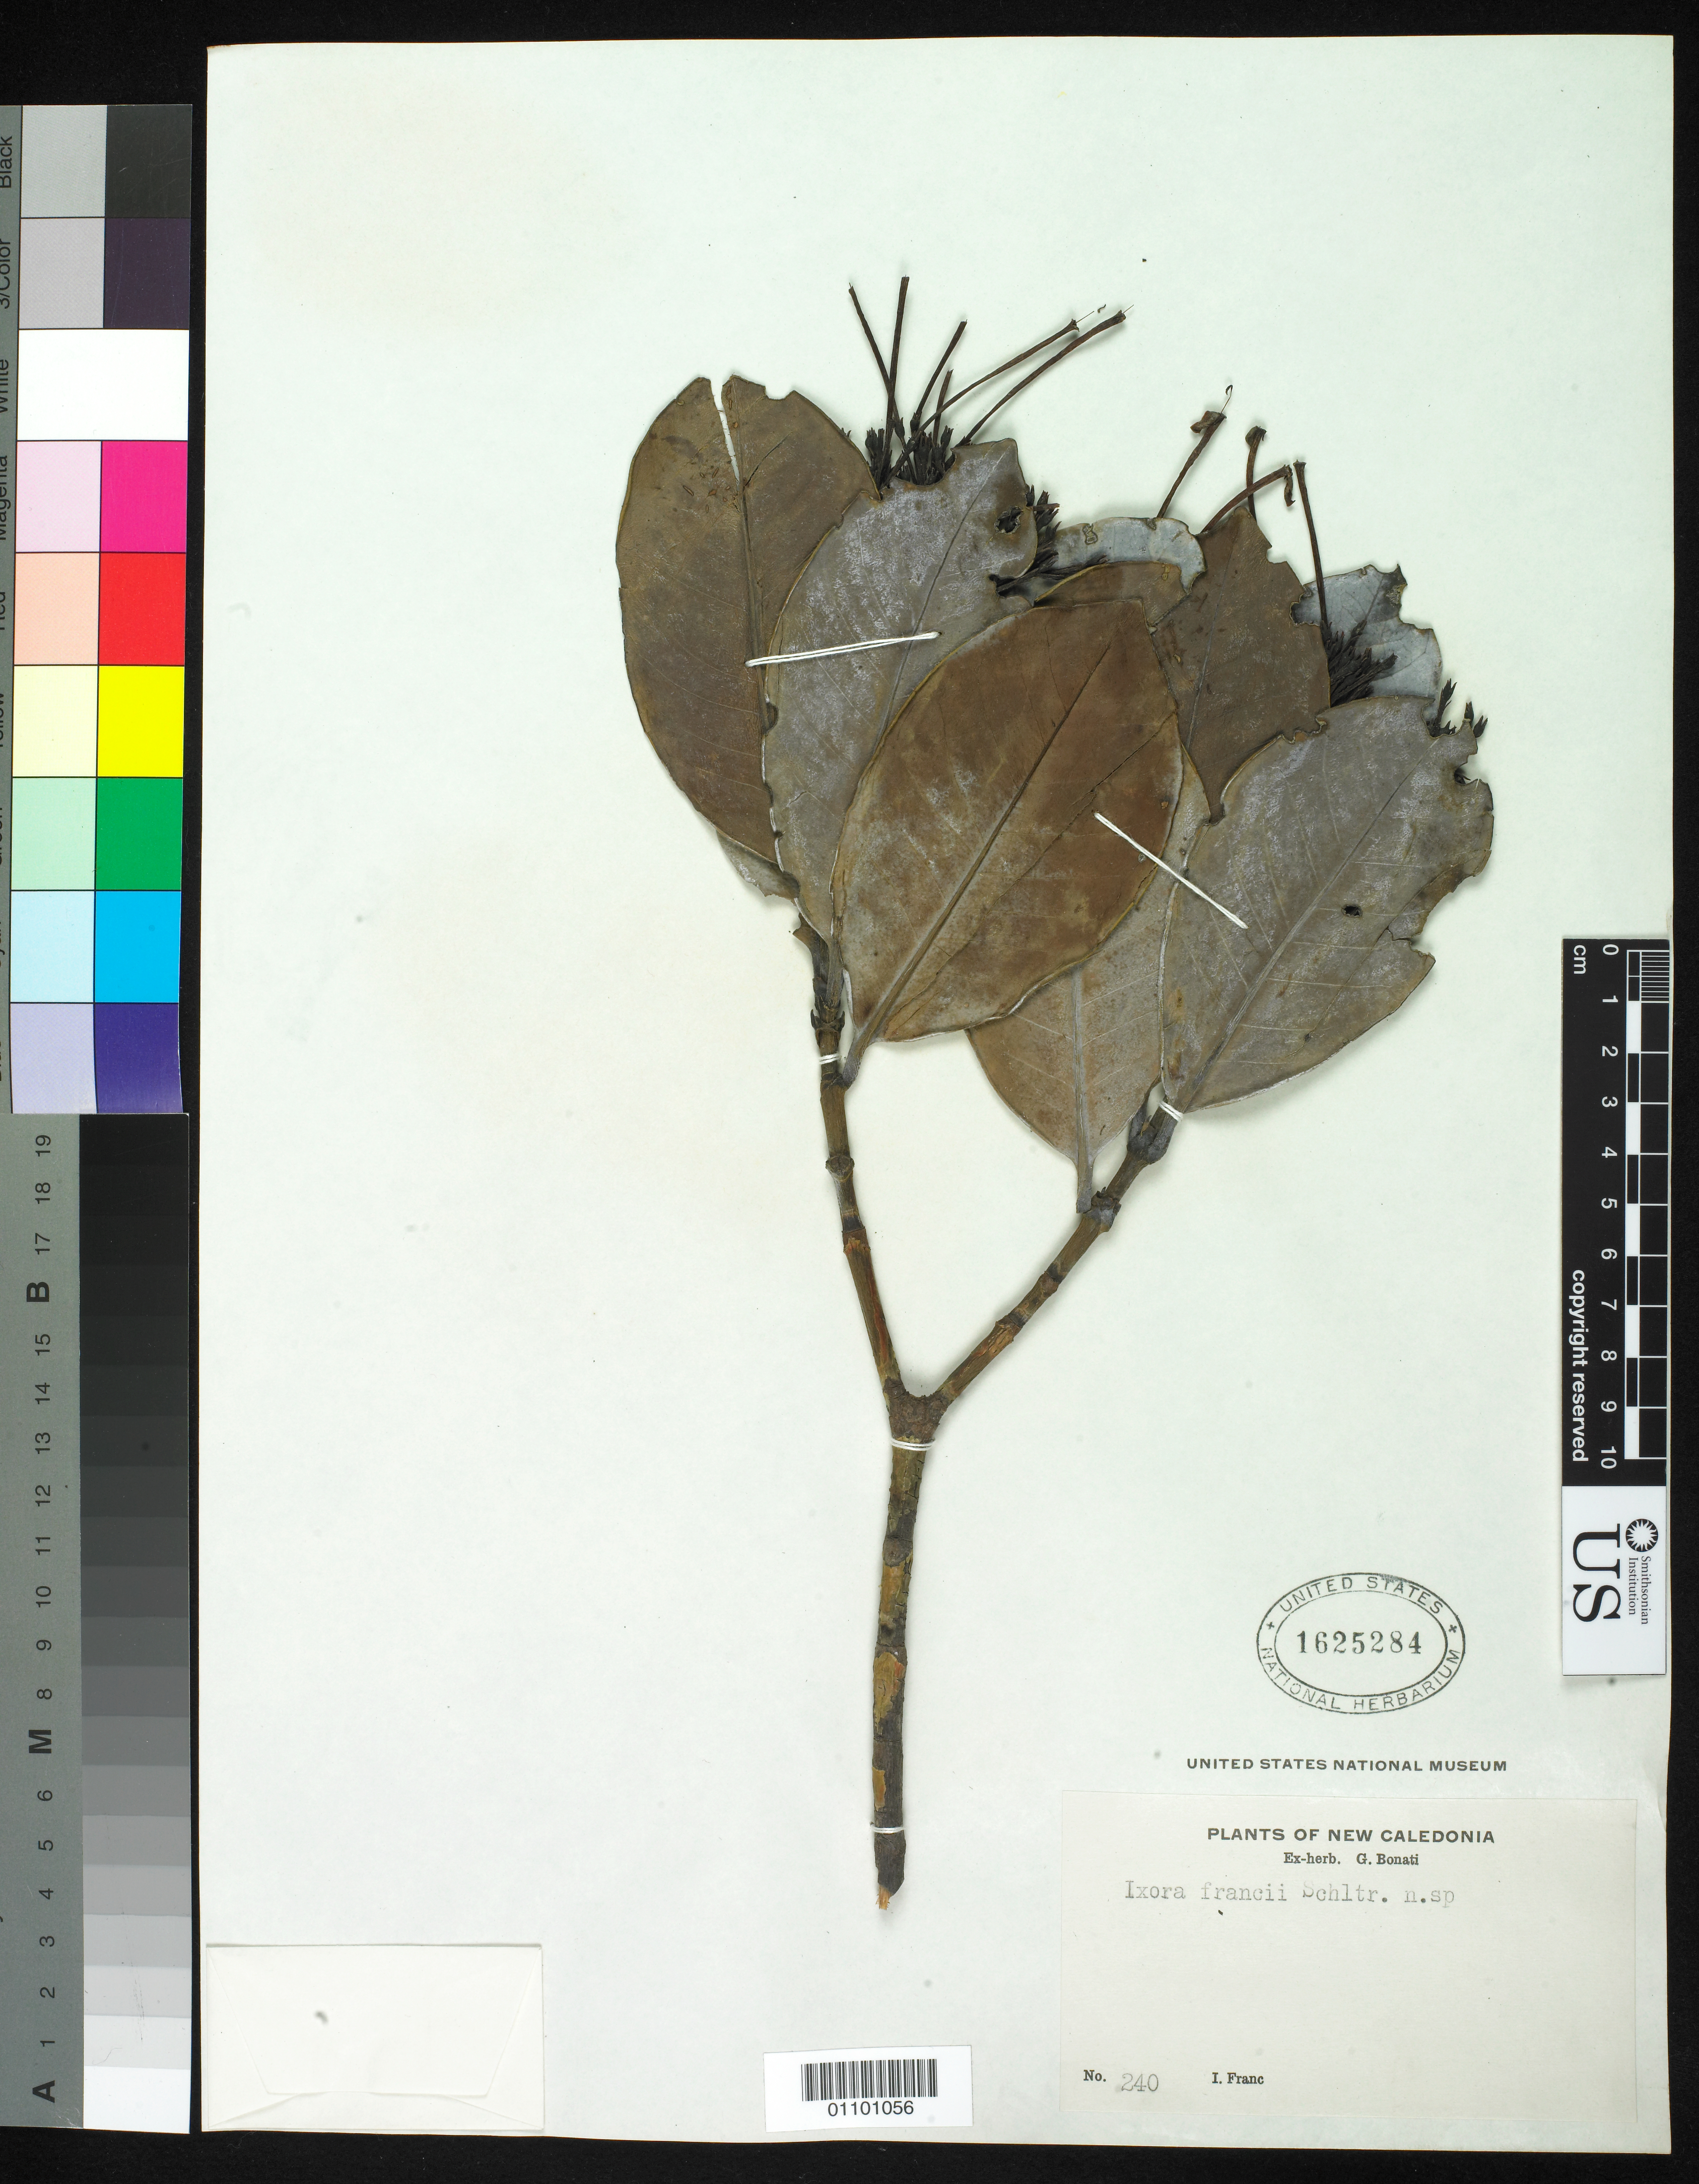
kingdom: Plantae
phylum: Tracheophyta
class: Magnoliopsida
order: Gentianales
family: Rubiaceae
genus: Ixora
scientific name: Ixora francii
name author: Schltr. & K. Krause in Schltr.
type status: Isotype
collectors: I. Franc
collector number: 240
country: New Caledonia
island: New Caledonia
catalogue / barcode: US 1625284